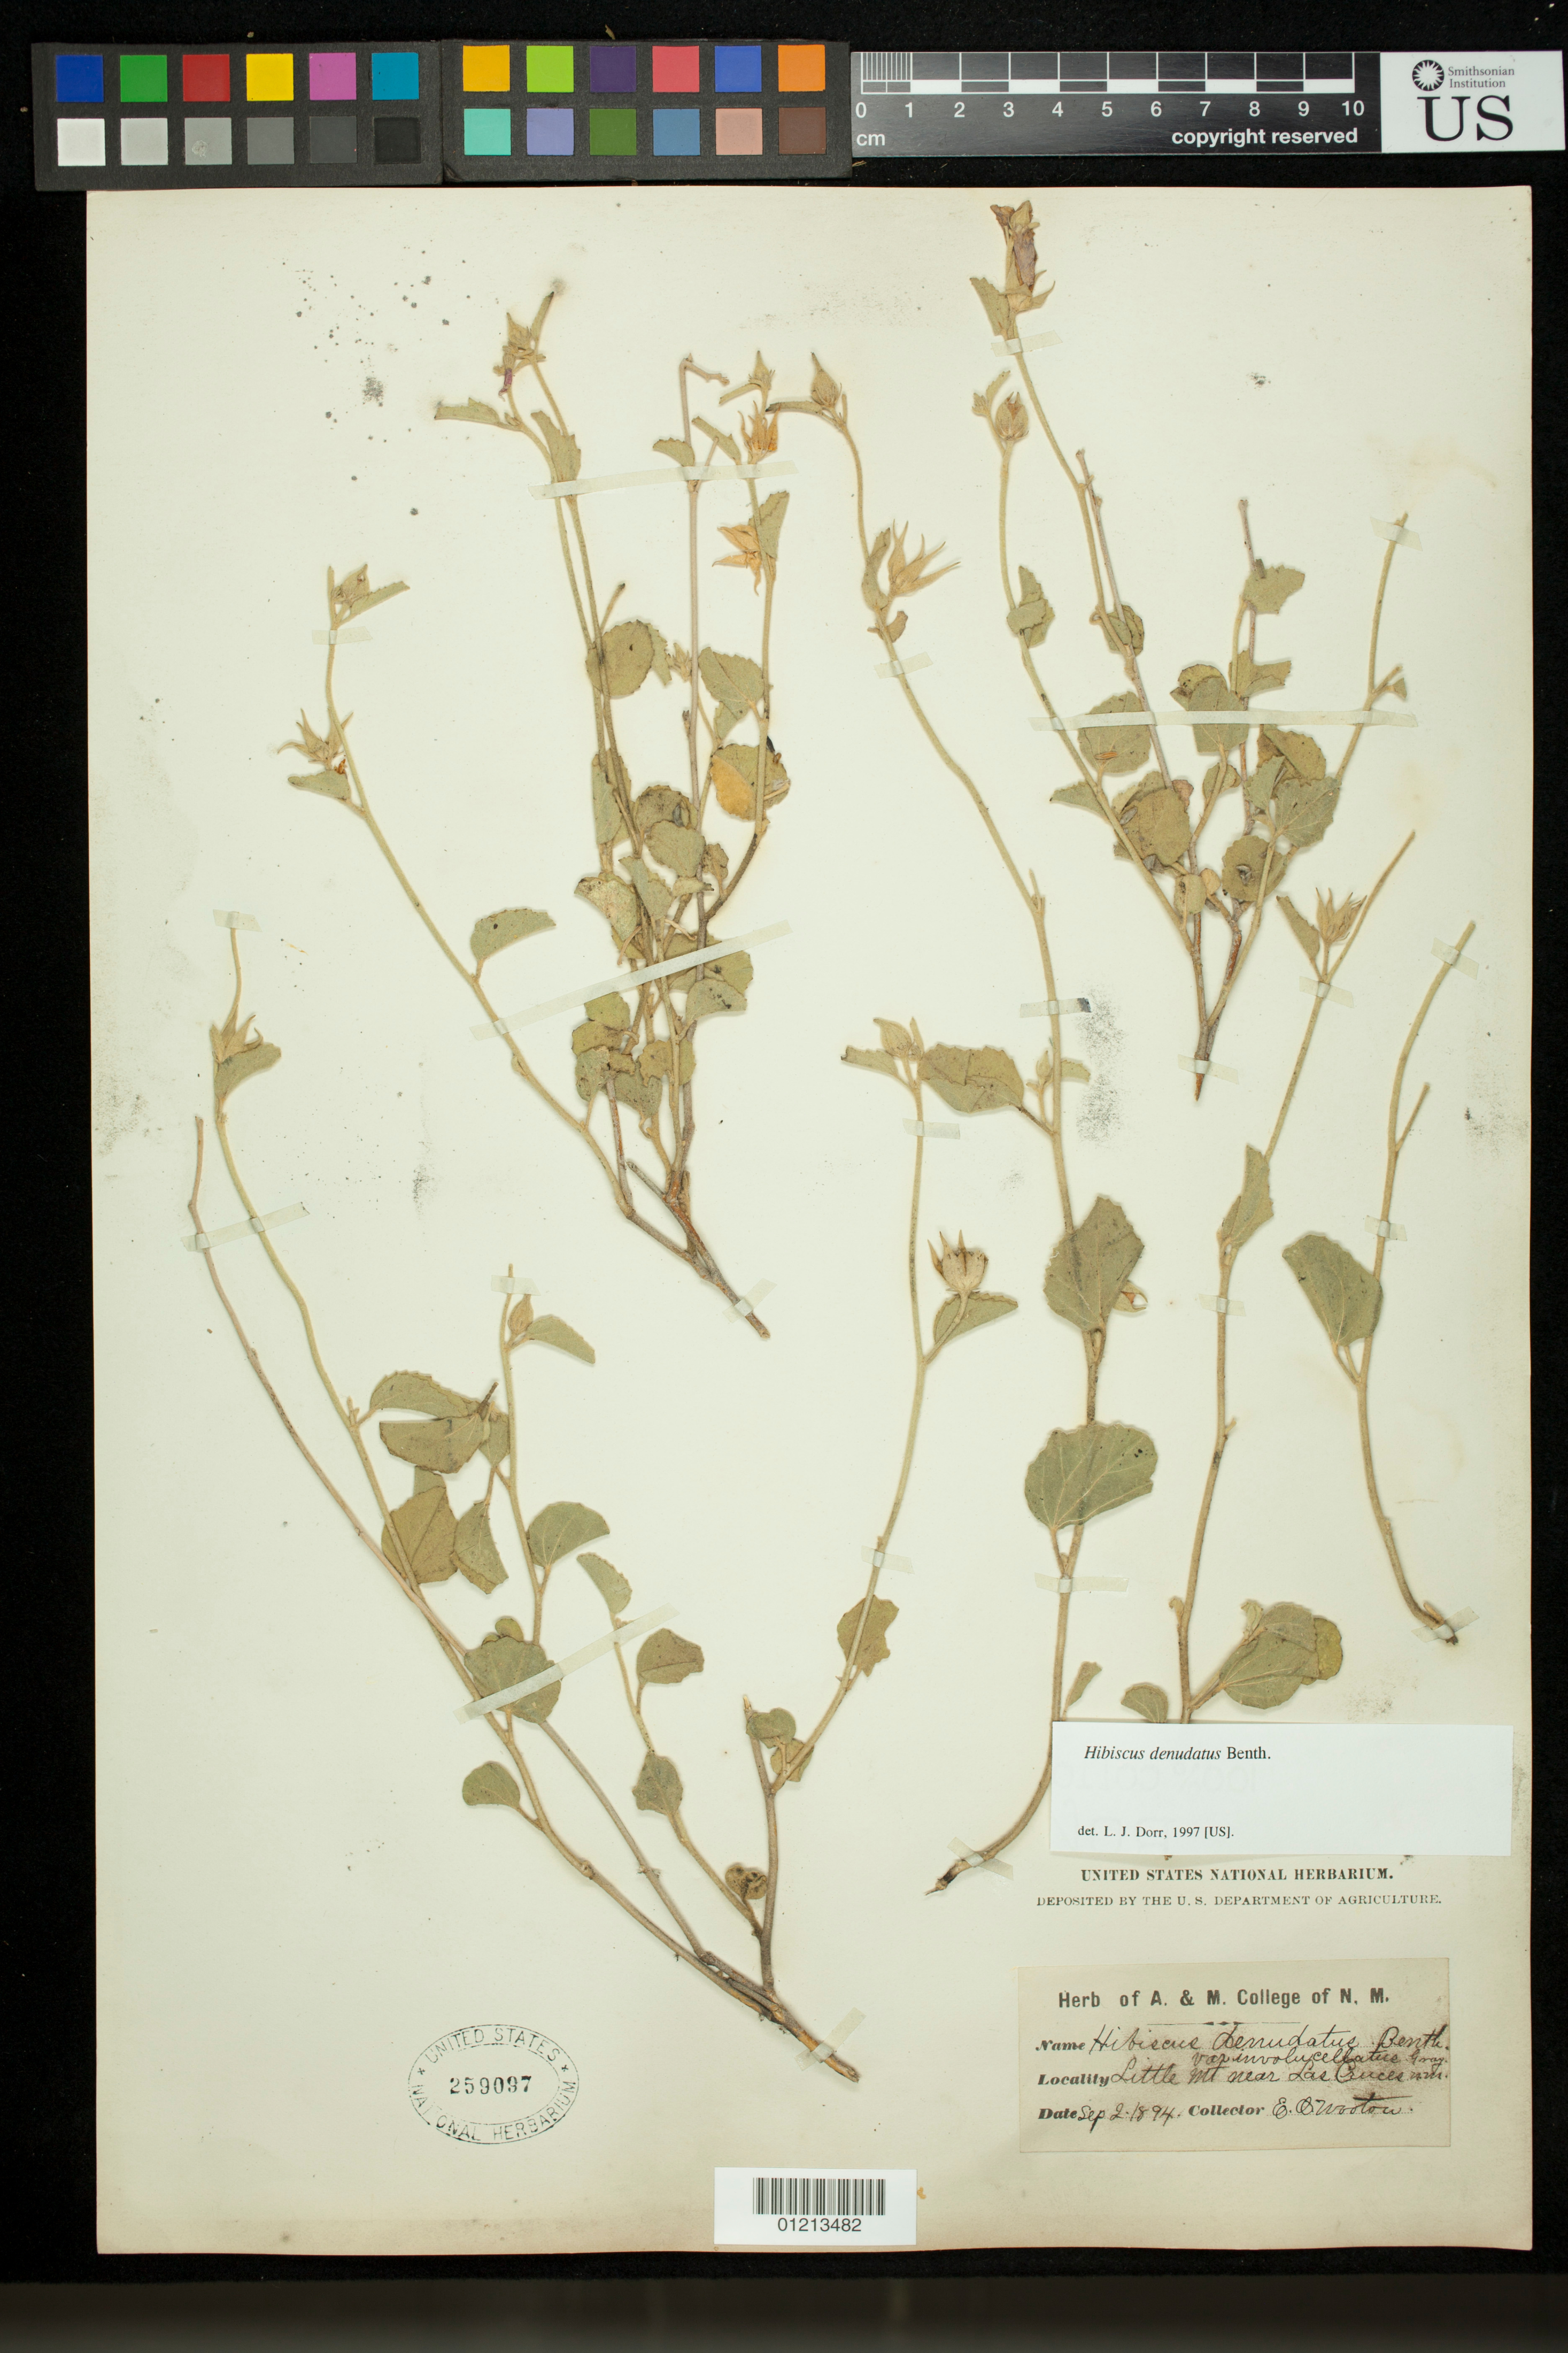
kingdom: Plantae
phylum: Tracheophyta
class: Magnoliopsida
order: Malvales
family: Malvaceae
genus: Hibiscus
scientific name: Hibiscus denudatus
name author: Benth.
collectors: E. O. Wooton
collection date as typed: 02 Sep 1894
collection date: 1894-09-02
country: United States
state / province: New Mexico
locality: Little Mt near Las Cruces N.M.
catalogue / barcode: US 259097